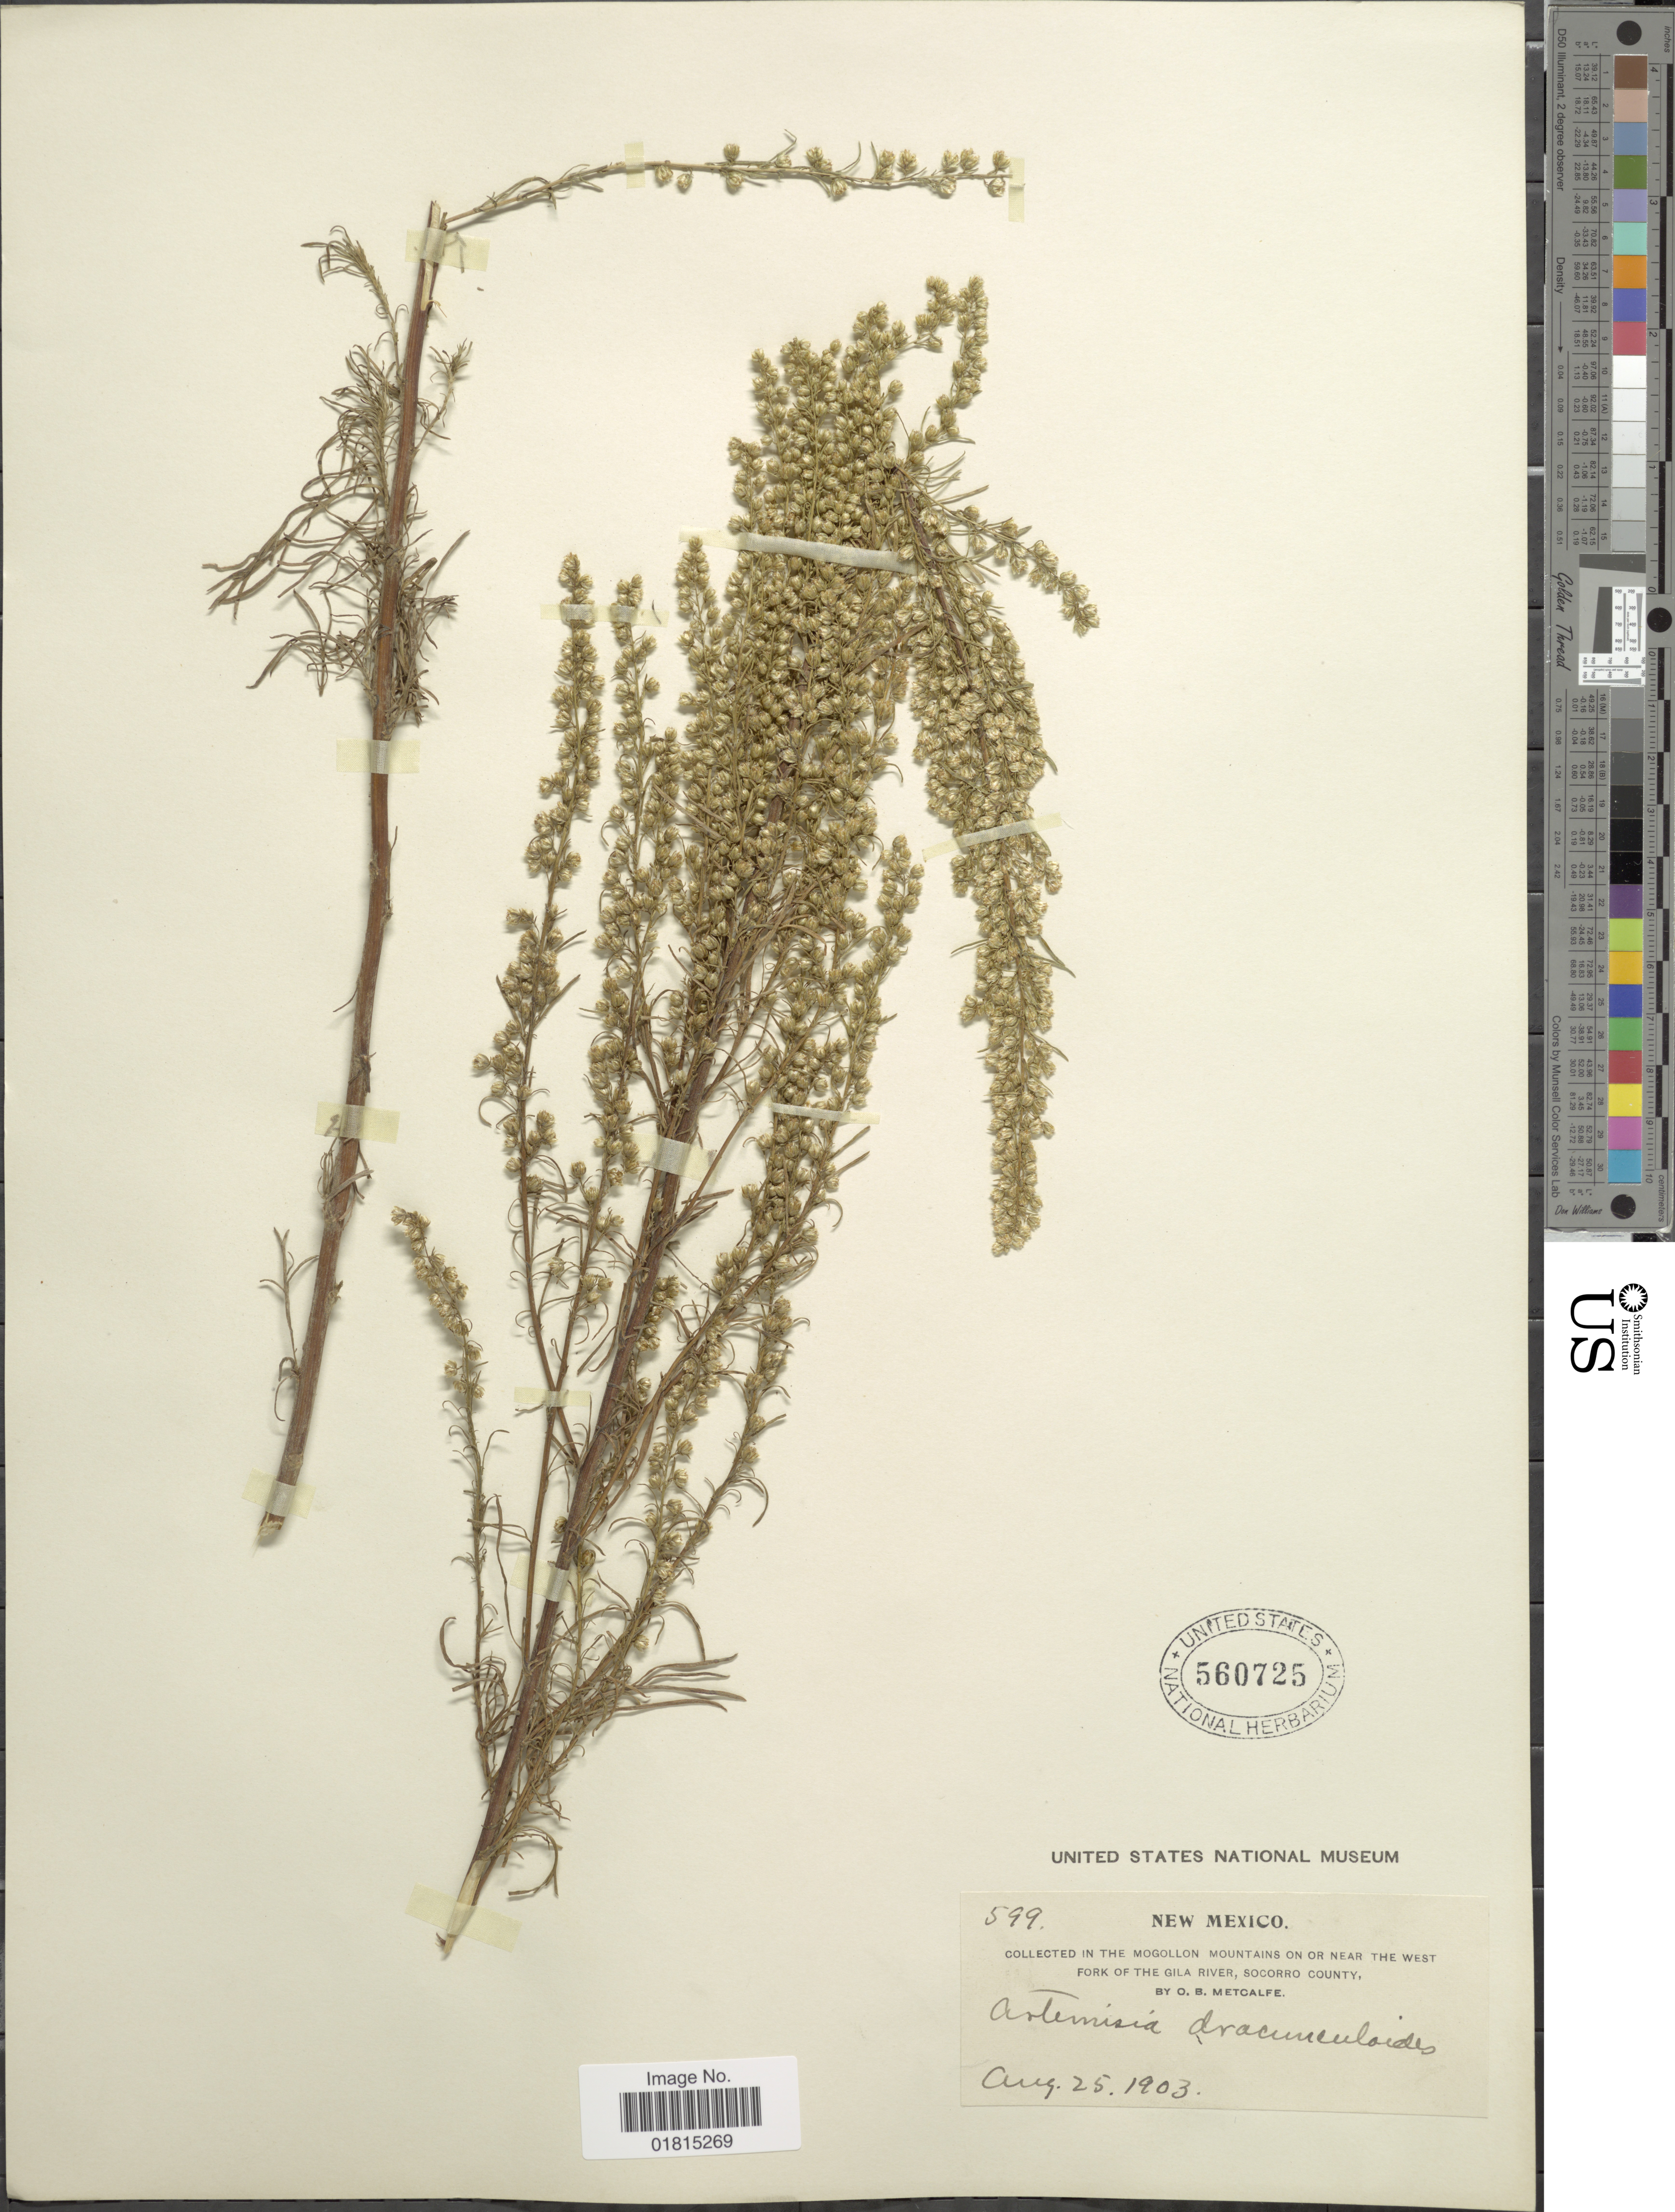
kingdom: Plantae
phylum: Tracheophyta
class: Magnoliopsida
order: Asterales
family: Asteraceae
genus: Artemisia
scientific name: Artemisia dracunculoides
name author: Pursh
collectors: O. B. Metcalfe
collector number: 599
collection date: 1903-08-25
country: United States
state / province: New Mexico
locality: In the Mogollon Mountains on or near the West Fork of the Gila River, Socorro County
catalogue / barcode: US 560725